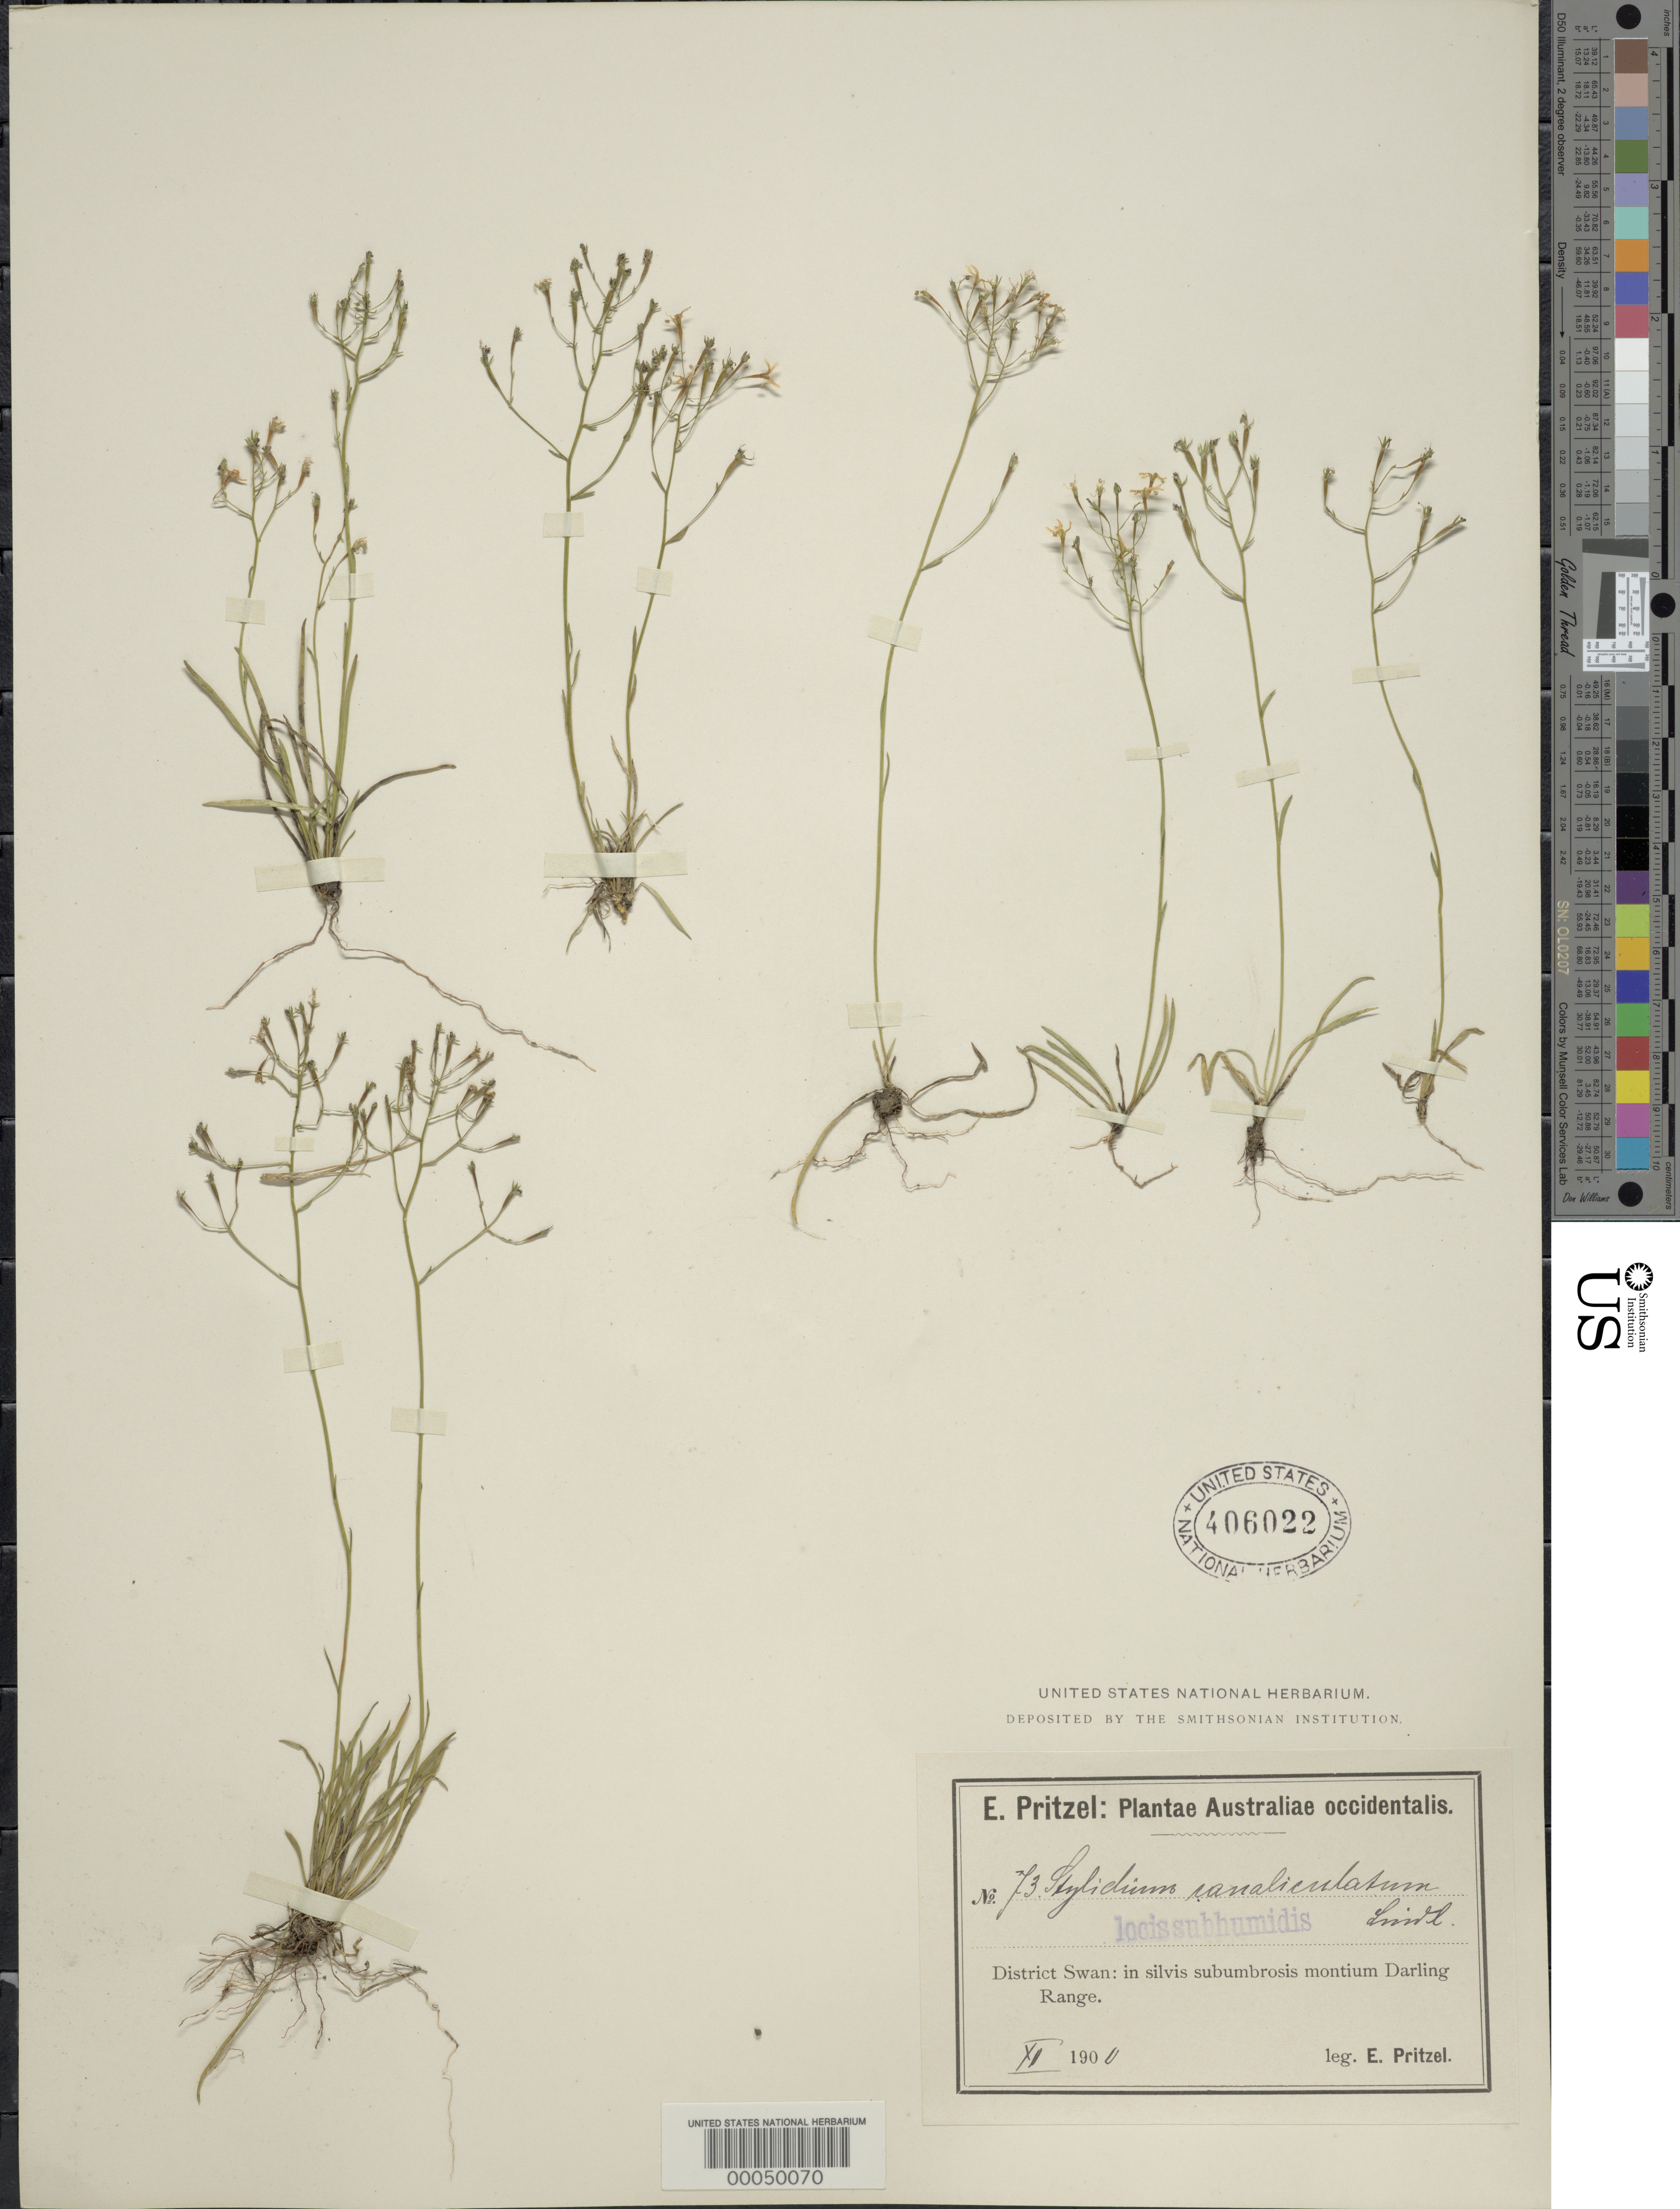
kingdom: Plantae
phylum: Tracheophyta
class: Magnoliopsida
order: Asterales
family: Stylidiaceae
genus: Stylidium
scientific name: Stylidium canaliculatum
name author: Lindl.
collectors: E. G. Pritzel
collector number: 73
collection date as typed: Dec 1900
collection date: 1900-12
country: Australia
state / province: Western Australia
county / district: Swan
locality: Darling range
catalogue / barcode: US 406022